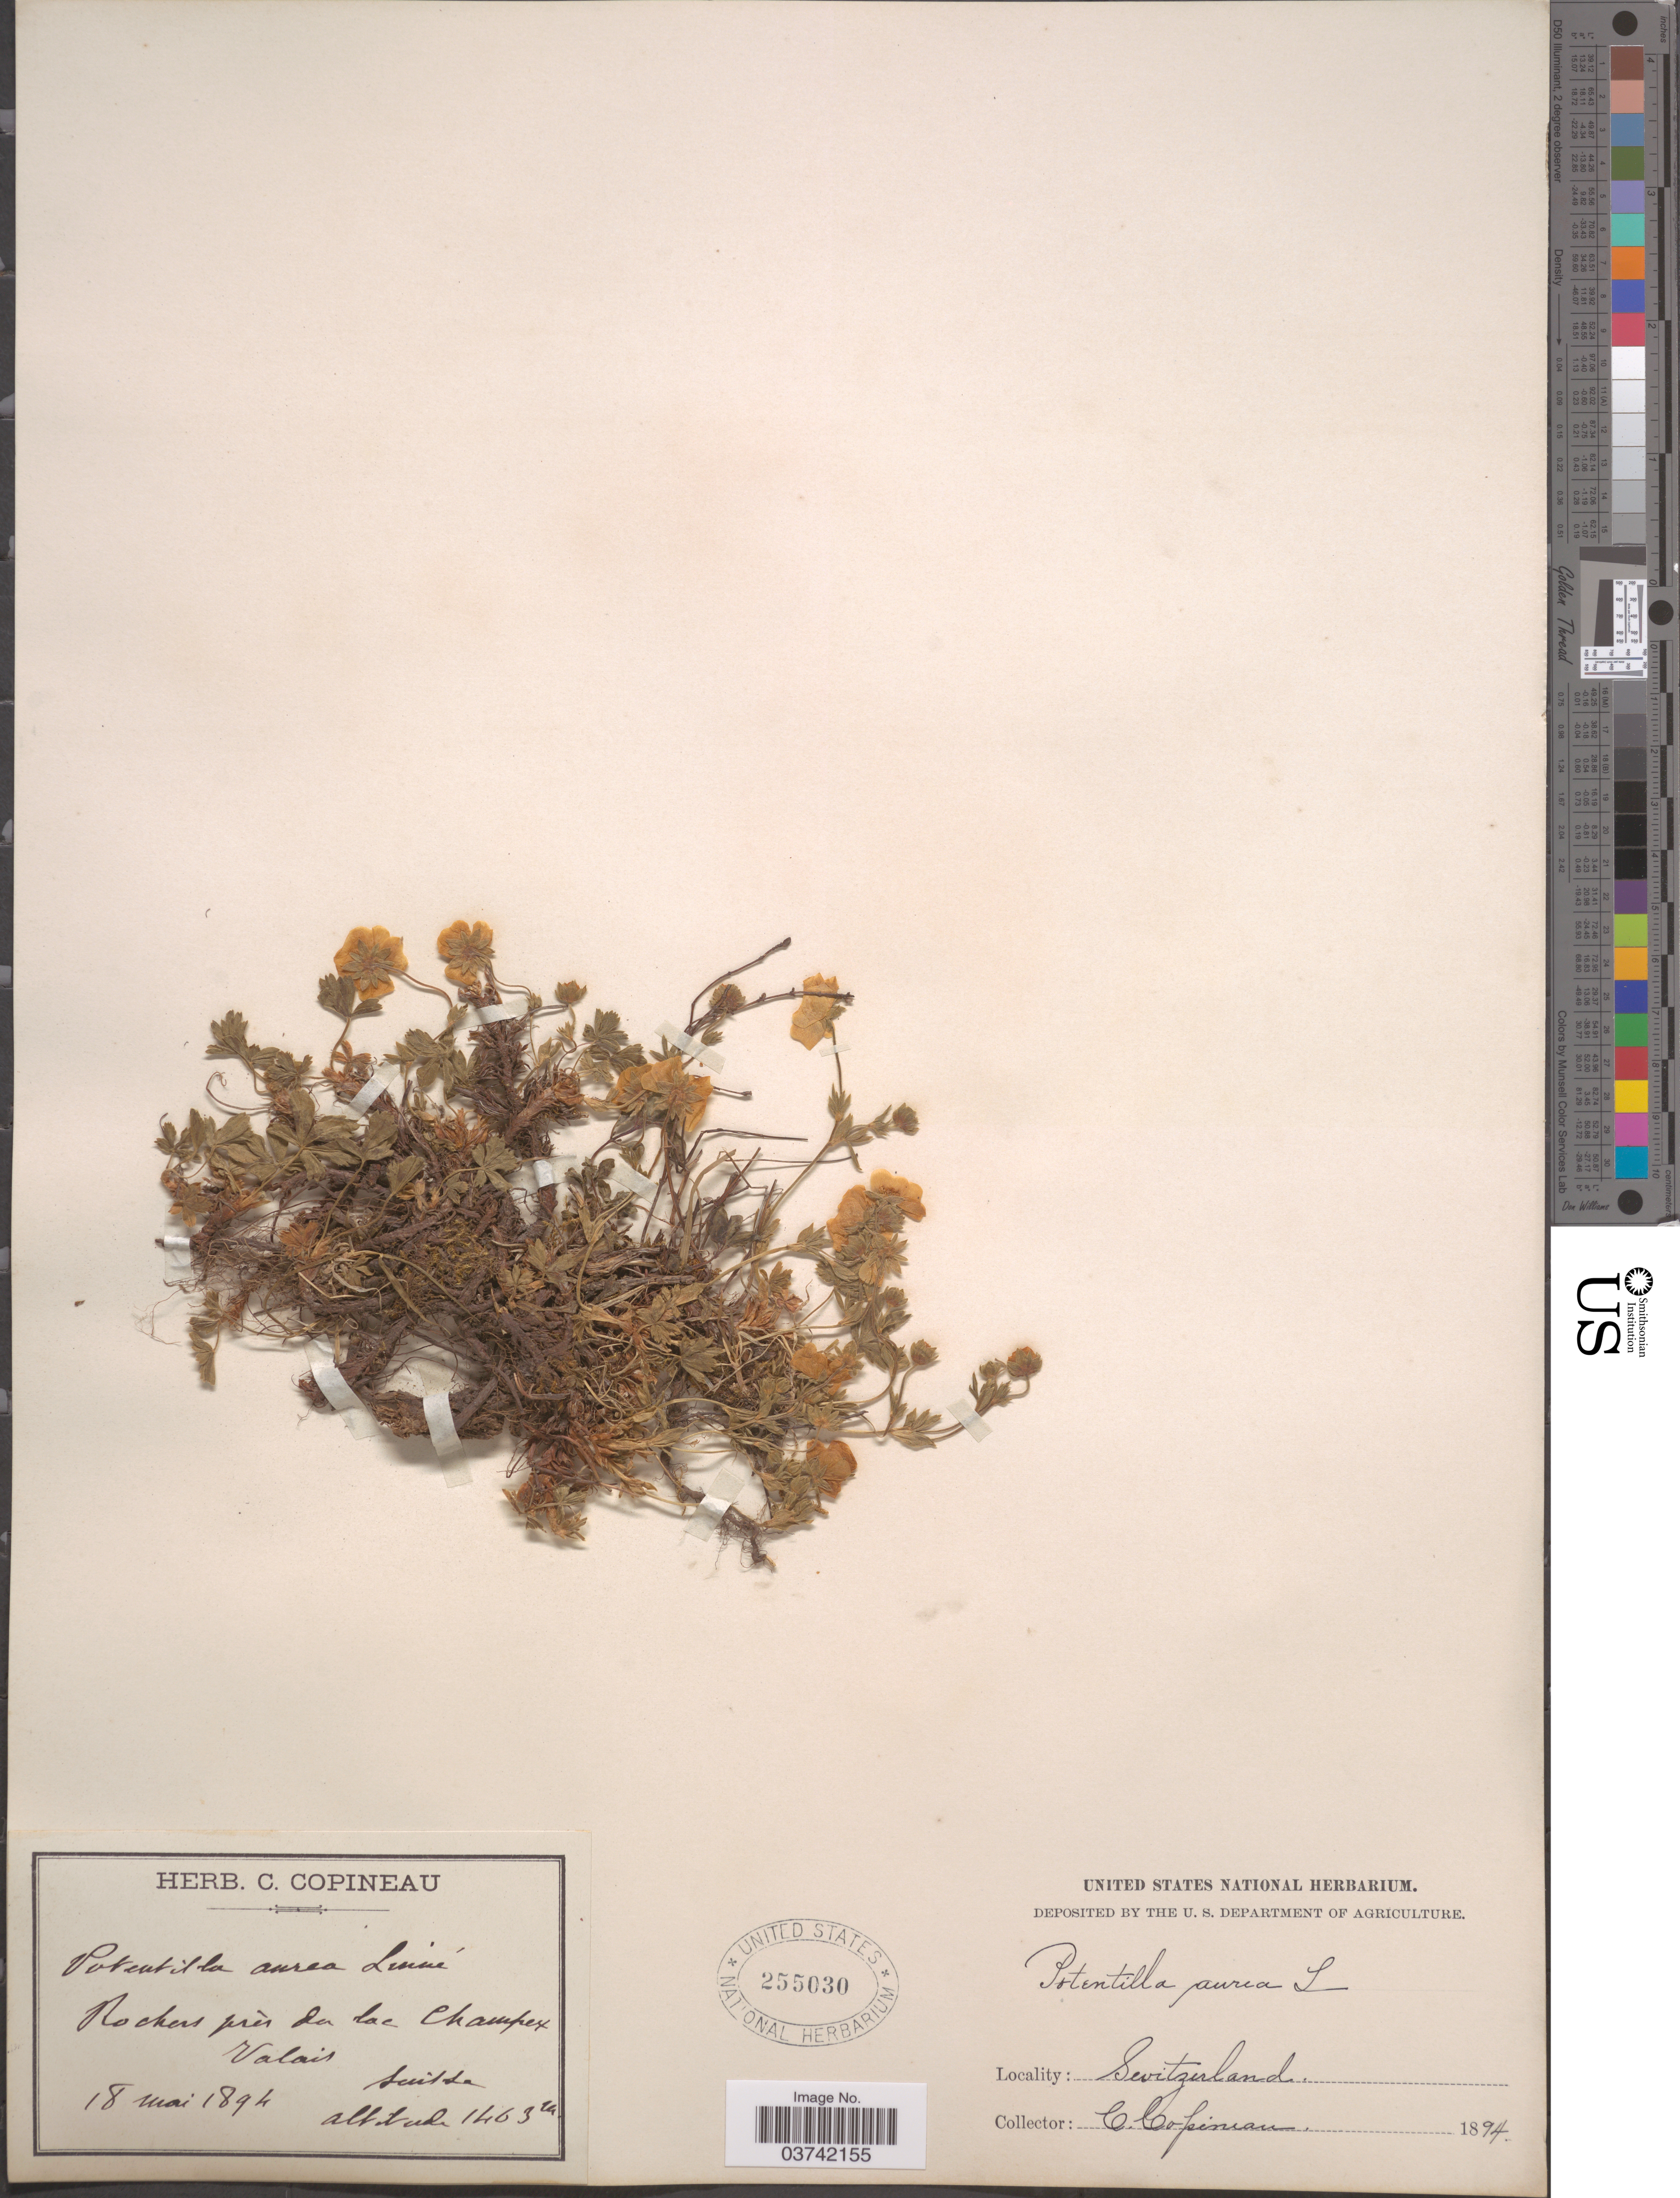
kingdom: Plantae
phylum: Tracheophyta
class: Magnoliopsida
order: Rosales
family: Rosaceae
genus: Potentilla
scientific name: Potentilla aurea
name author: L.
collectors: C. Copineau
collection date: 1894-05-18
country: Switzerland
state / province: Valais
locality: Rochers près des lac Champex. Suisse.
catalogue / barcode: US 255030